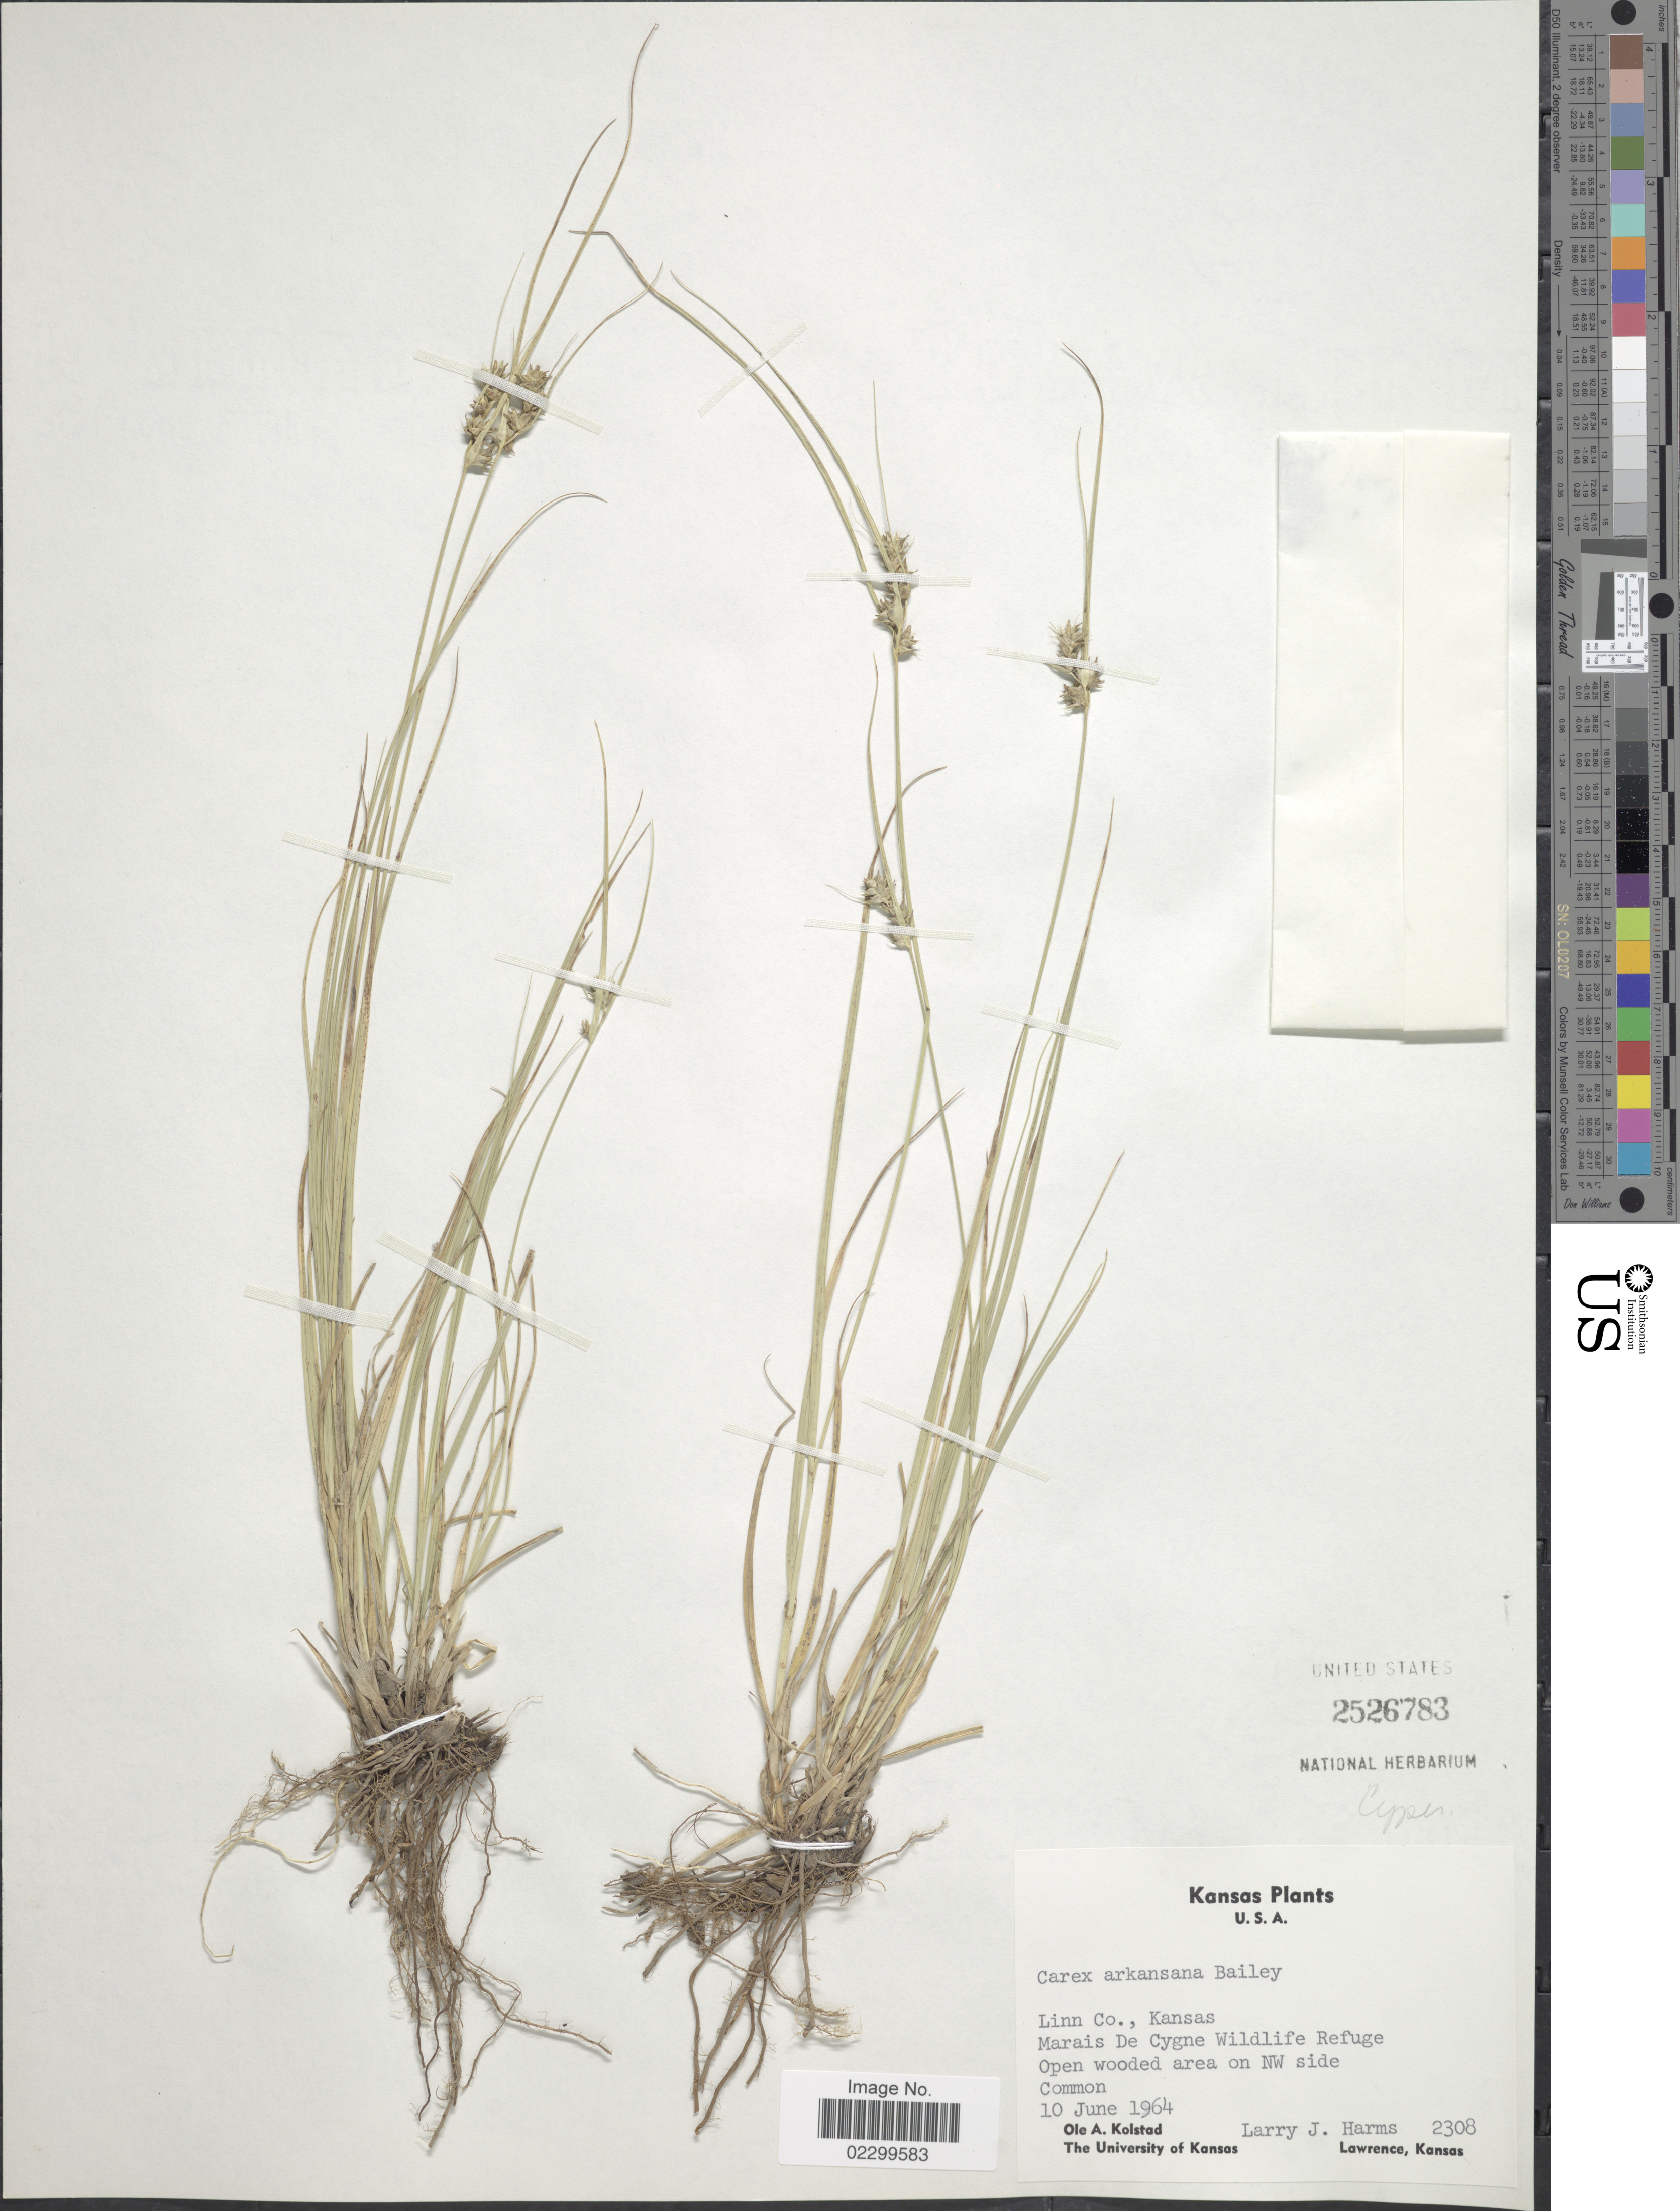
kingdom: Plantae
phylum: Tracheophyta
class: Liliopsida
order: Poales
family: Cyperaceae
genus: Carex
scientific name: Carex arkansana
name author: (L.H. Bailey) L.H. Bailey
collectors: O. Kolstad & L. Harms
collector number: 2308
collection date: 1964-06-10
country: United States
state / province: Kansas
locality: Linn Co., Marais De Cygne Wildlife Refuge, open wooded area on NW side.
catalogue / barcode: US 2526783